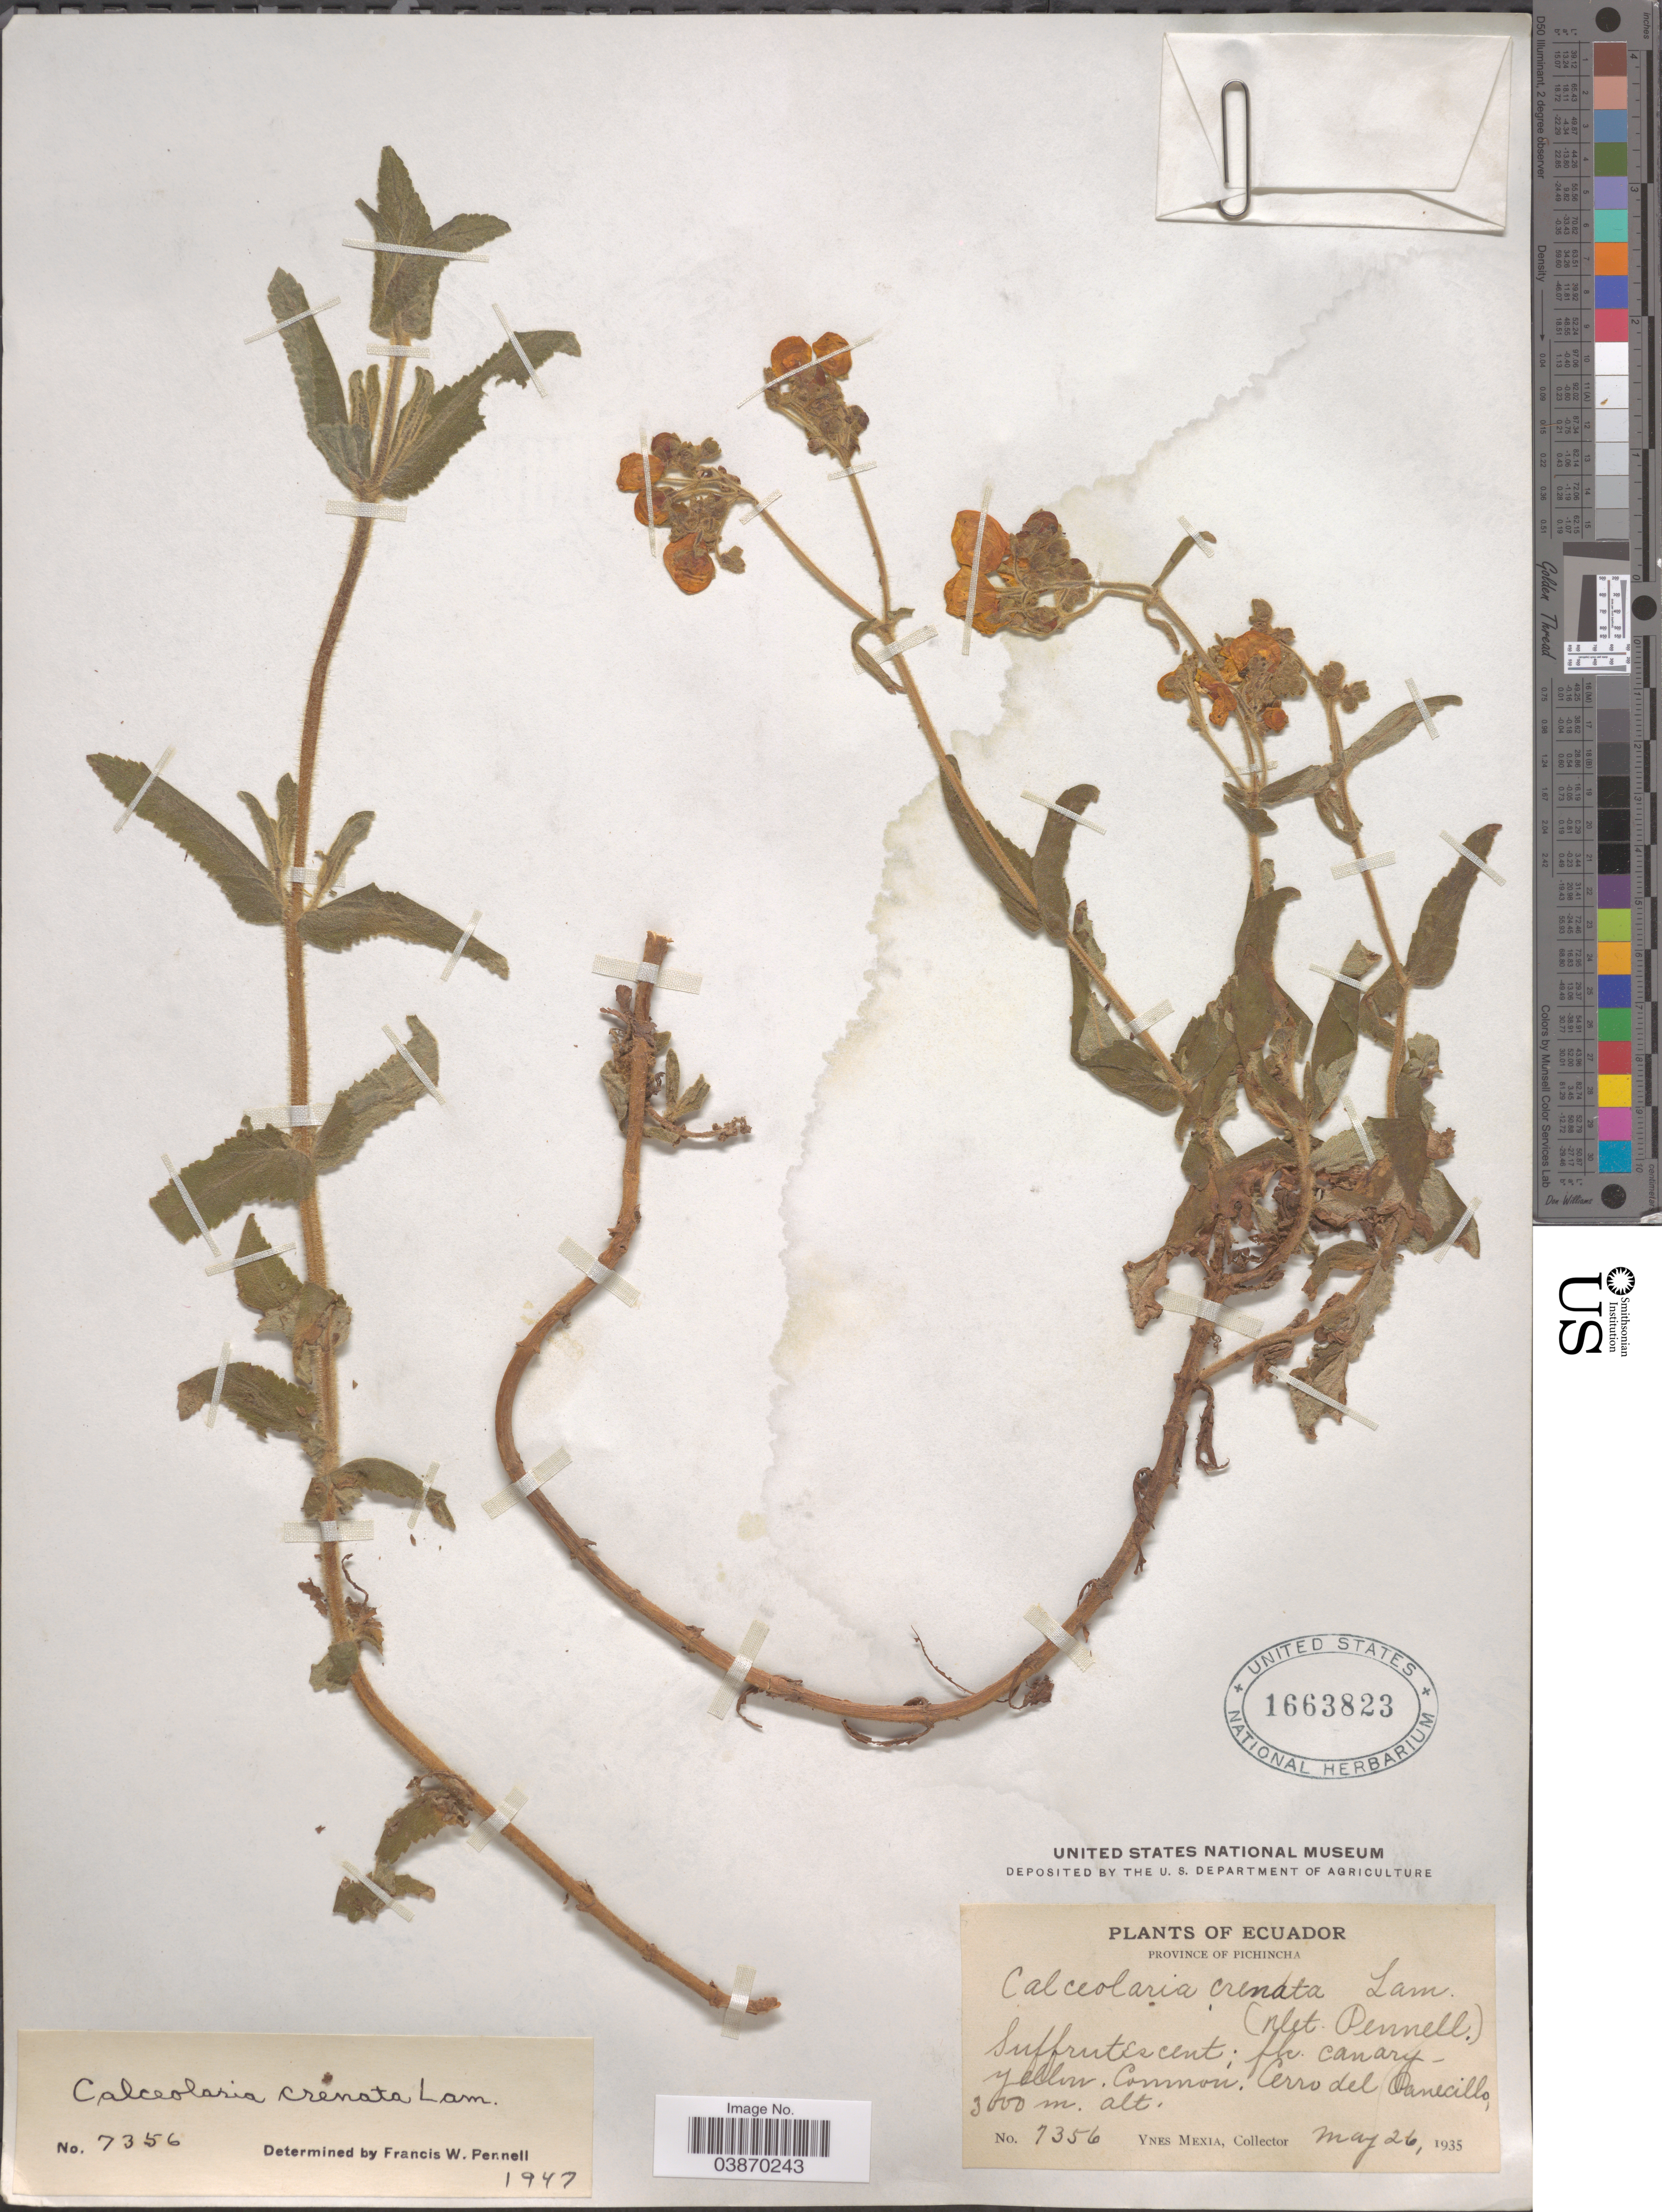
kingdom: Plantae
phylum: Tracheophyta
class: Magnoliopsida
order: Lamiales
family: Calceolariaceae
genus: Calceolaria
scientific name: Calceolaria crenata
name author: Lam.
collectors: Y. Mexia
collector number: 7356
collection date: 1935-05-26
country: Ecuador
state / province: Pichincha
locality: Cerro del Panecillo.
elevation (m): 3000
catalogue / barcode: US 1663823